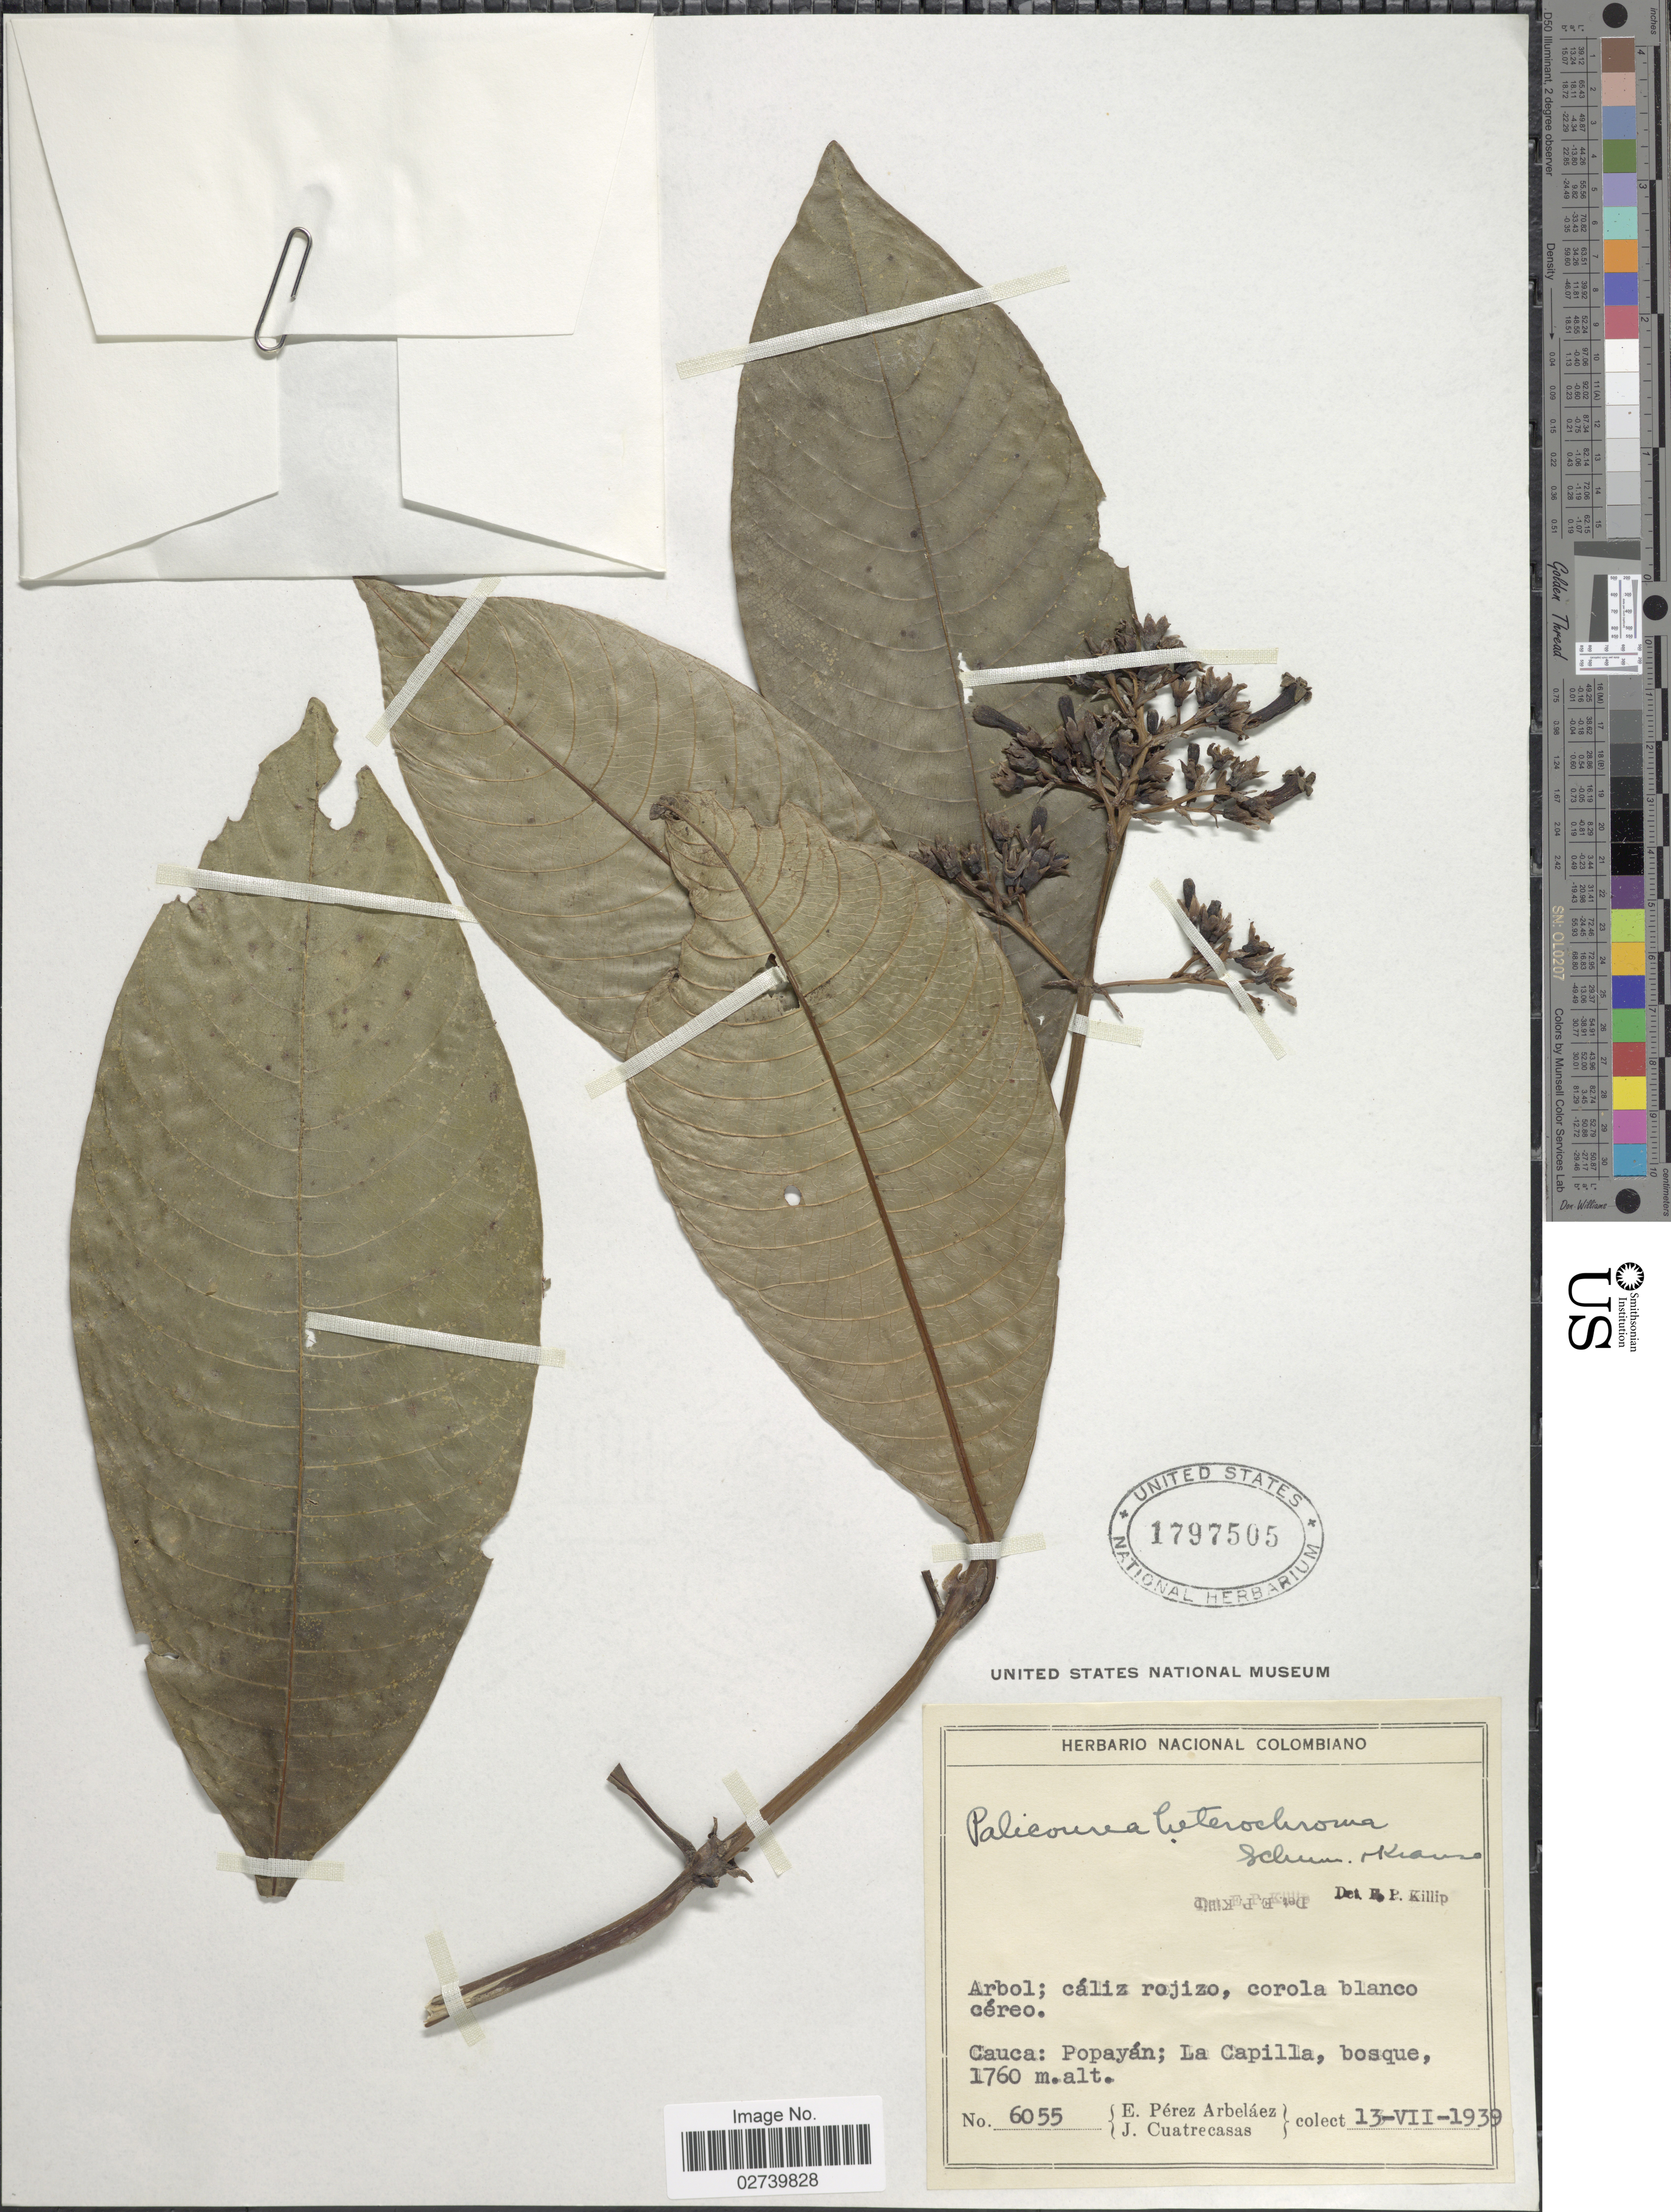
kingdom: Plantae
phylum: Tracheophyta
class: Magnoliopsida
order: Gentianales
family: Rubiaceae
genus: Palicourea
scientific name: Palicourea heterochroma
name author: K. Schum. & K. Krause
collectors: E. Pérez Arbeláez & J. Cuatrecasas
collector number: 6055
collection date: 1939-07-13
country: Colombia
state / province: Cauca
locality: Popayán; La Capilla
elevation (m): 1760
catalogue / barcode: US 1797505